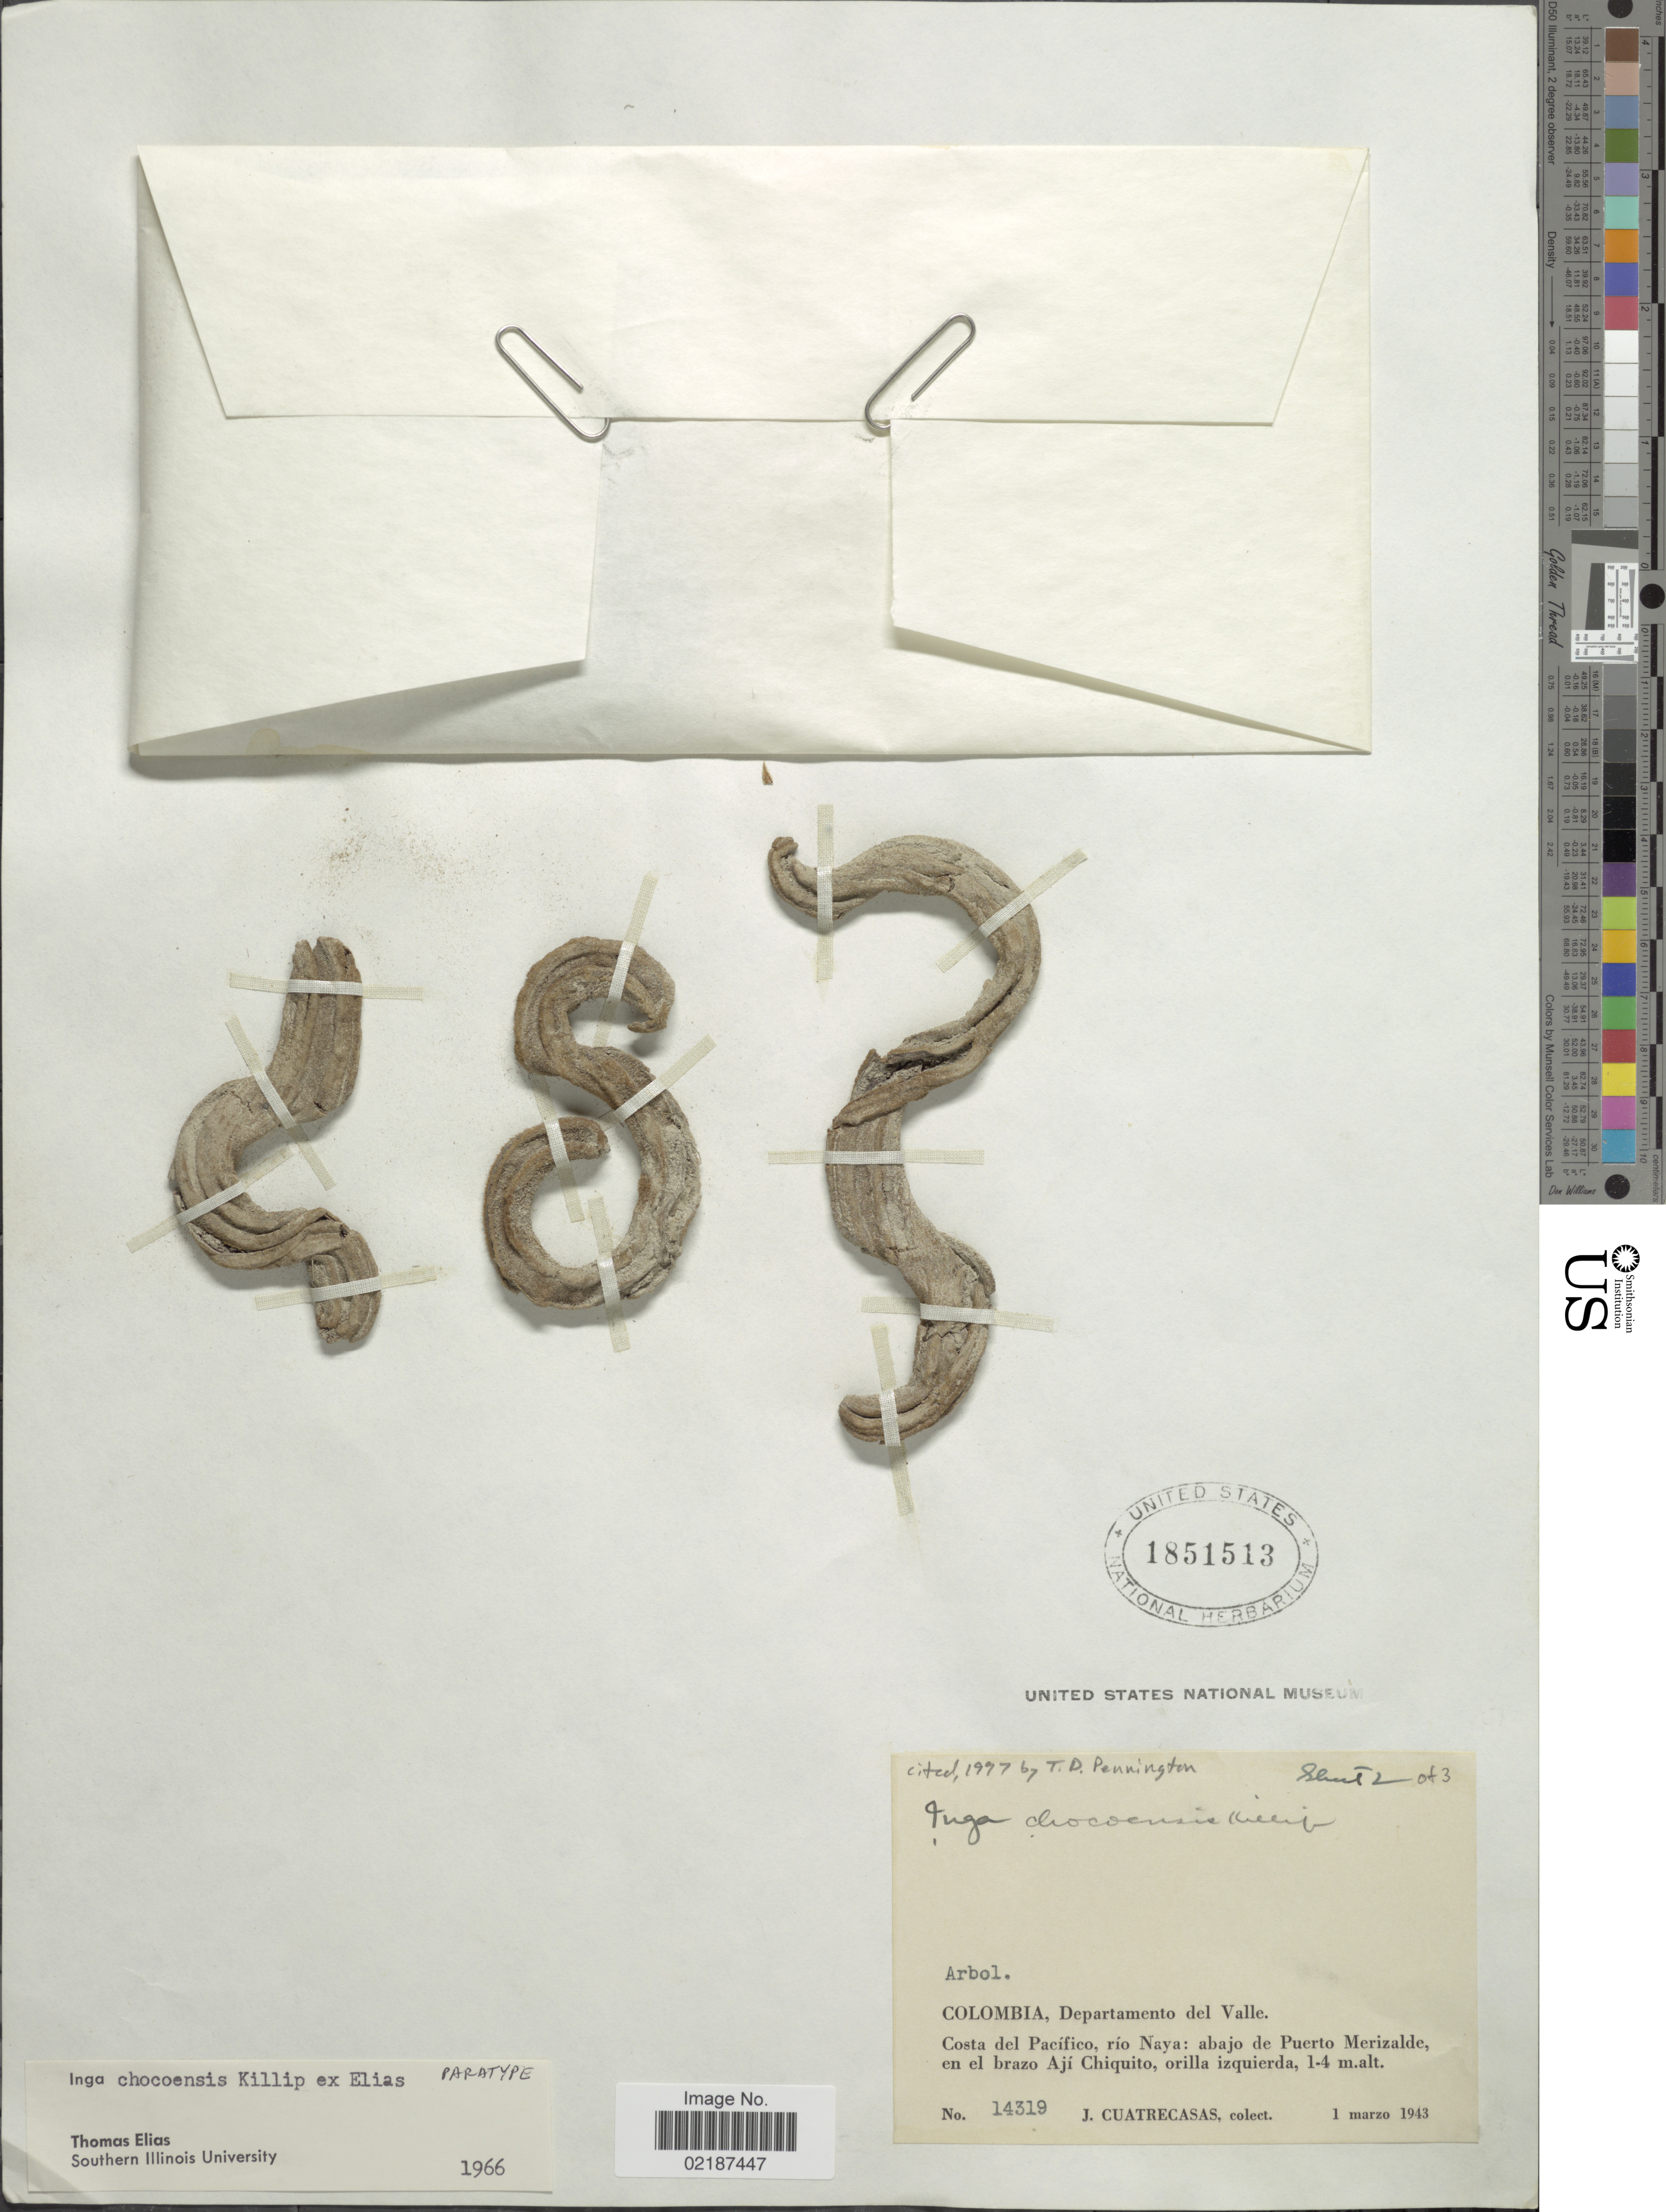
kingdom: Plantae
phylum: Tracheophyta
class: Magnoliopsida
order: Fabales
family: Fabaceae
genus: Inga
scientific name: Inga chocoensis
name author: Killip ex T.S. Elias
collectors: J. Cuatrecasas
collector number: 14319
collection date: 1943-03-01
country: Colombia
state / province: Valle del Cauca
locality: Departamento del Valle. Costa del Pacifico, rio Naya: abajo de Puerto Merizalde, en el brazo Aji Chiquito, orilla izquierda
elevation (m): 1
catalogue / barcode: US 1851213